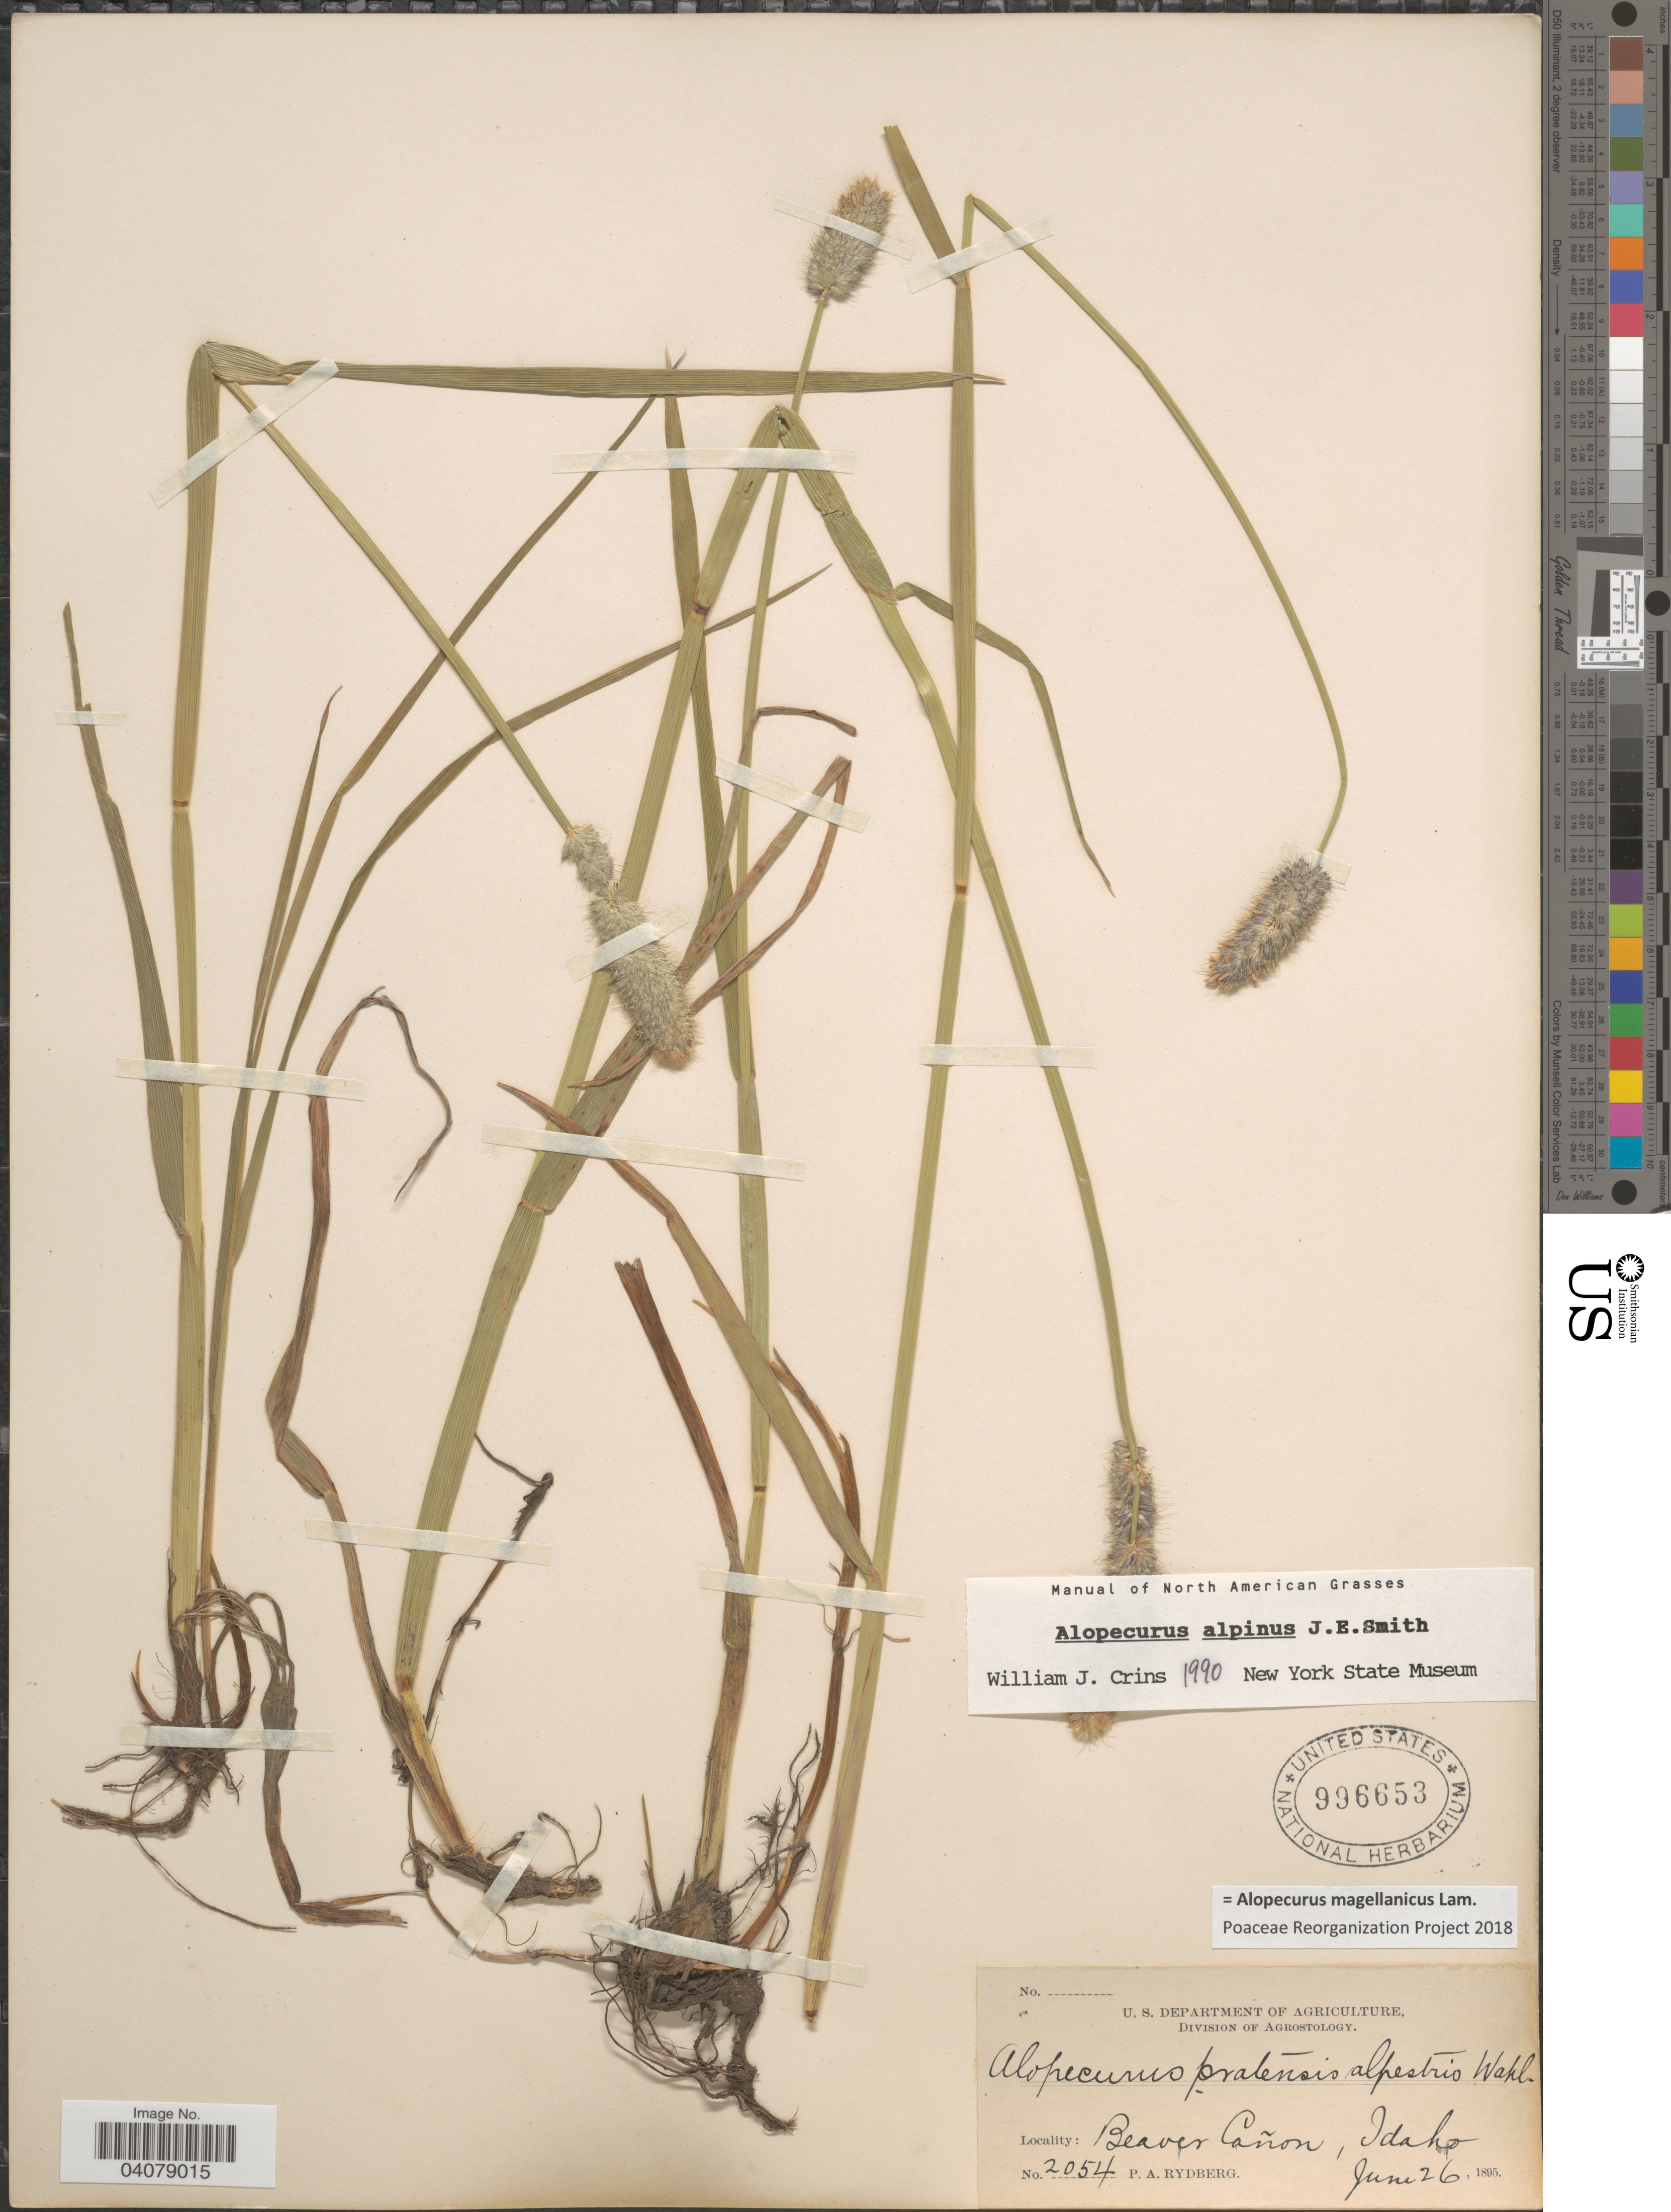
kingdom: Plantae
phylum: Tracheophyta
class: Liliopsida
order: Poales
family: Poaceae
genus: Alopecurus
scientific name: Alopecurus magellanicus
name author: Lam.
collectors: P. A. Rydberg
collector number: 2054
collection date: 1895-06-26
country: United States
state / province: Idaho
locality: Beaver Cañon.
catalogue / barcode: US 996653